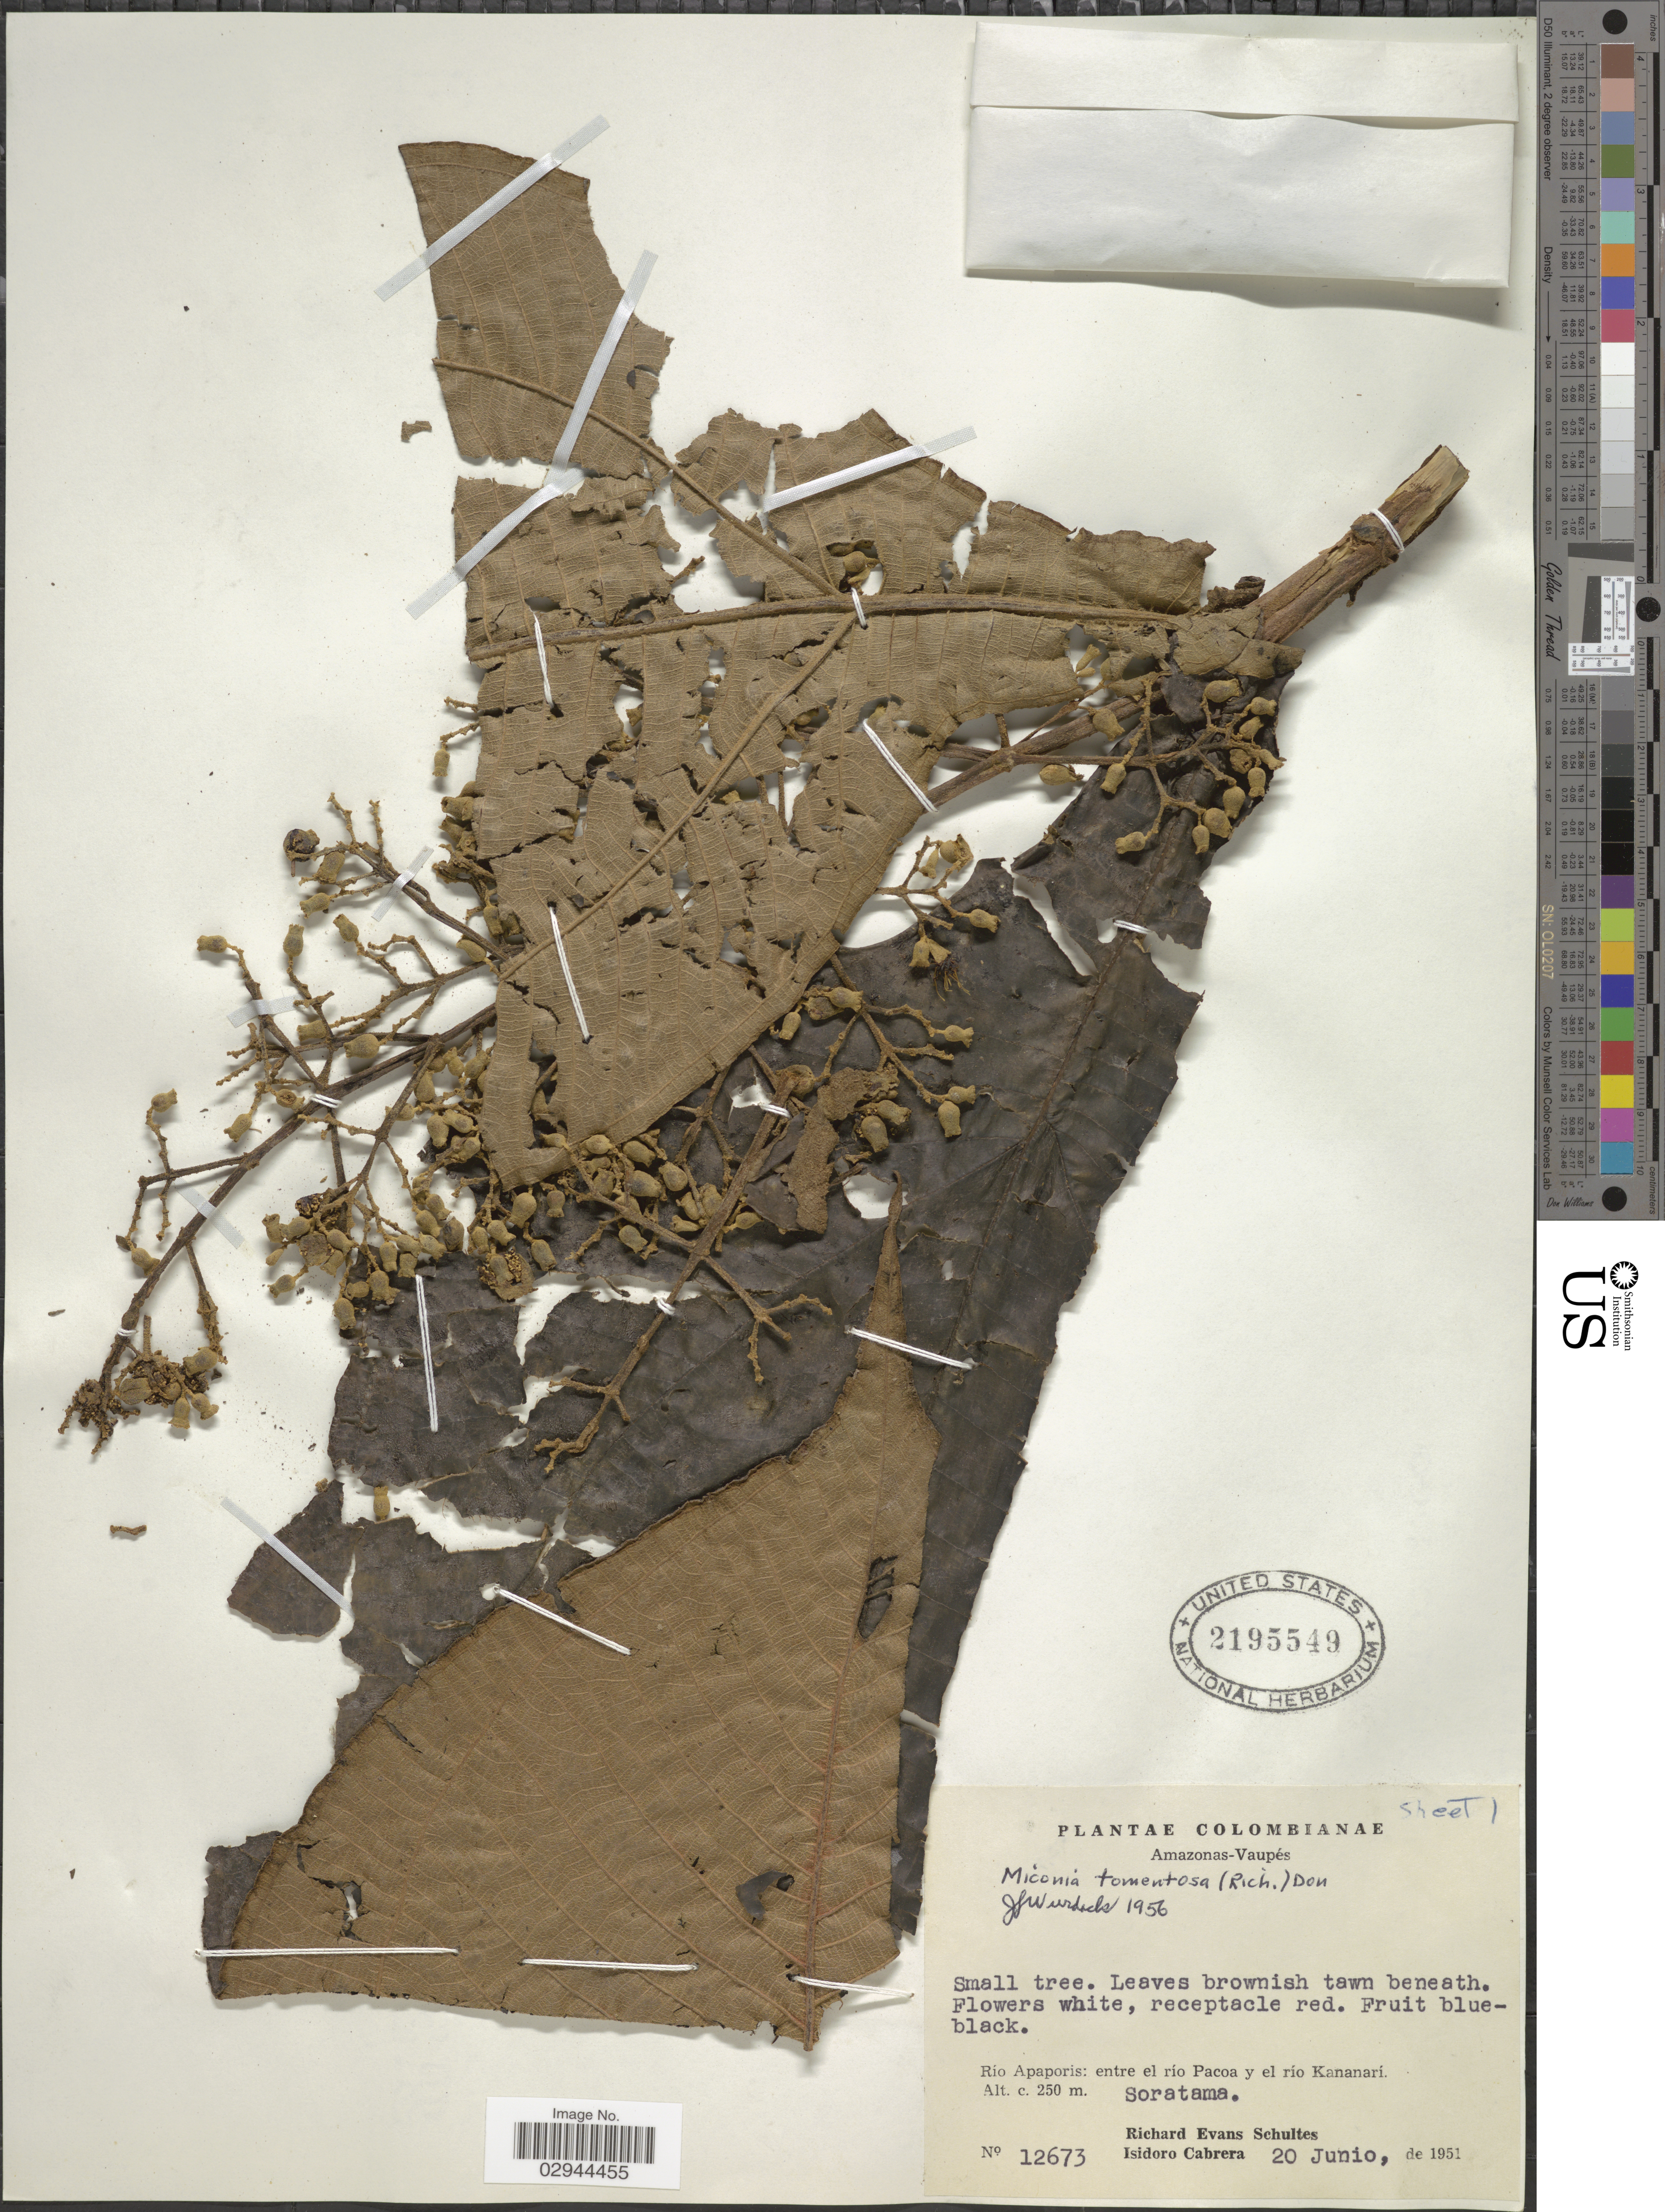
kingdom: Plantae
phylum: Tracheophyta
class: Magnoliopsida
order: Myrtales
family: Melastomataceae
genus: Miconia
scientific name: Miconia tomentosa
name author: (Rich.) D. Don ex DC.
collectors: R. E. Schultes & I. Cabrera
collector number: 12673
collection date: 1951-06-20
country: Colombia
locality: Amazonas-Vaupés. Río Apaporis: entre el río Pacoa y el río Kananarí. Soratama.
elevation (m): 250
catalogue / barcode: US 2195549